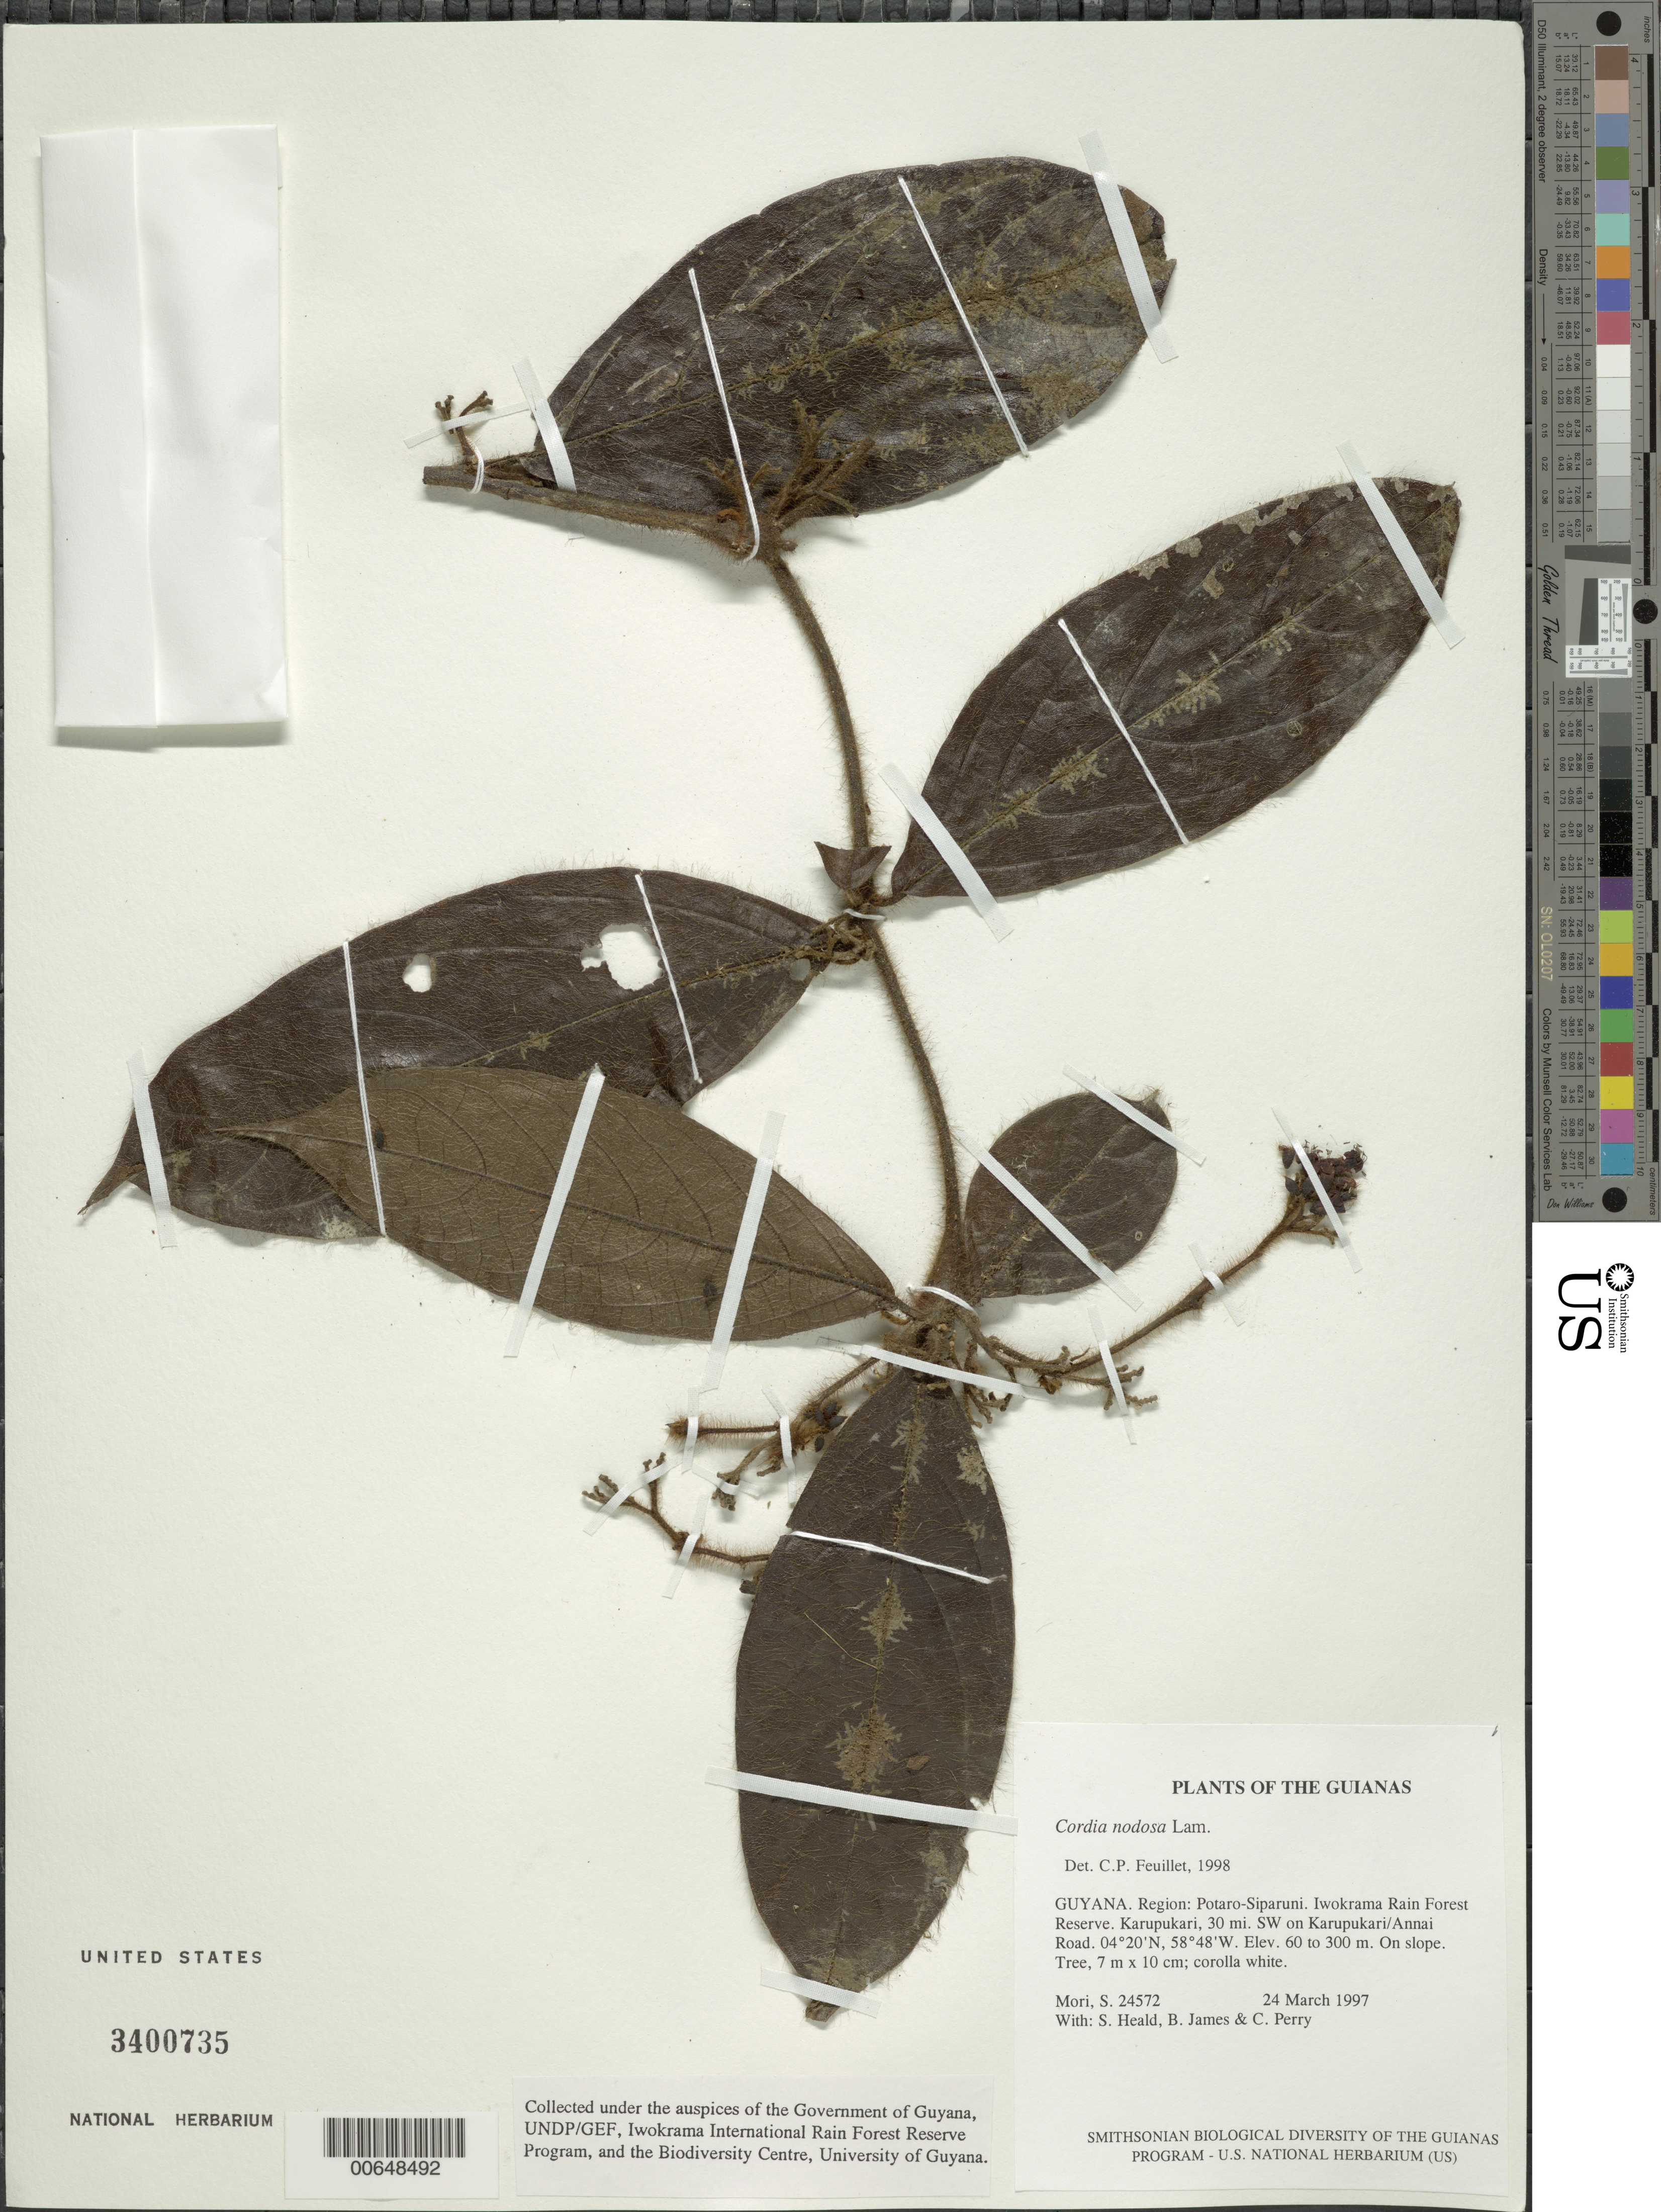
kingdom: Plantae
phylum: Tracheophyta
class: Magnoliopsida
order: Boraginales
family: Cordiaceae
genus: Cordia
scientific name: Cordia nodosa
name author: Lam.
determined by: Feuillet, C.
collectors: S. Mori, S. Heald, B. James & C. Perry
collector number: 24572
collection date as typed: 24 March 1997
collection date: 1997-03-24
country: Guyana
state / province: Potaro-Siparuni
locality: Iwokrama Rain Forest Reserve. Karupukari, 30 mi. SW on Karupukari/Annai Road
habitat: On slope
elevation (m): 60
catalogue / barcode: US 3400735